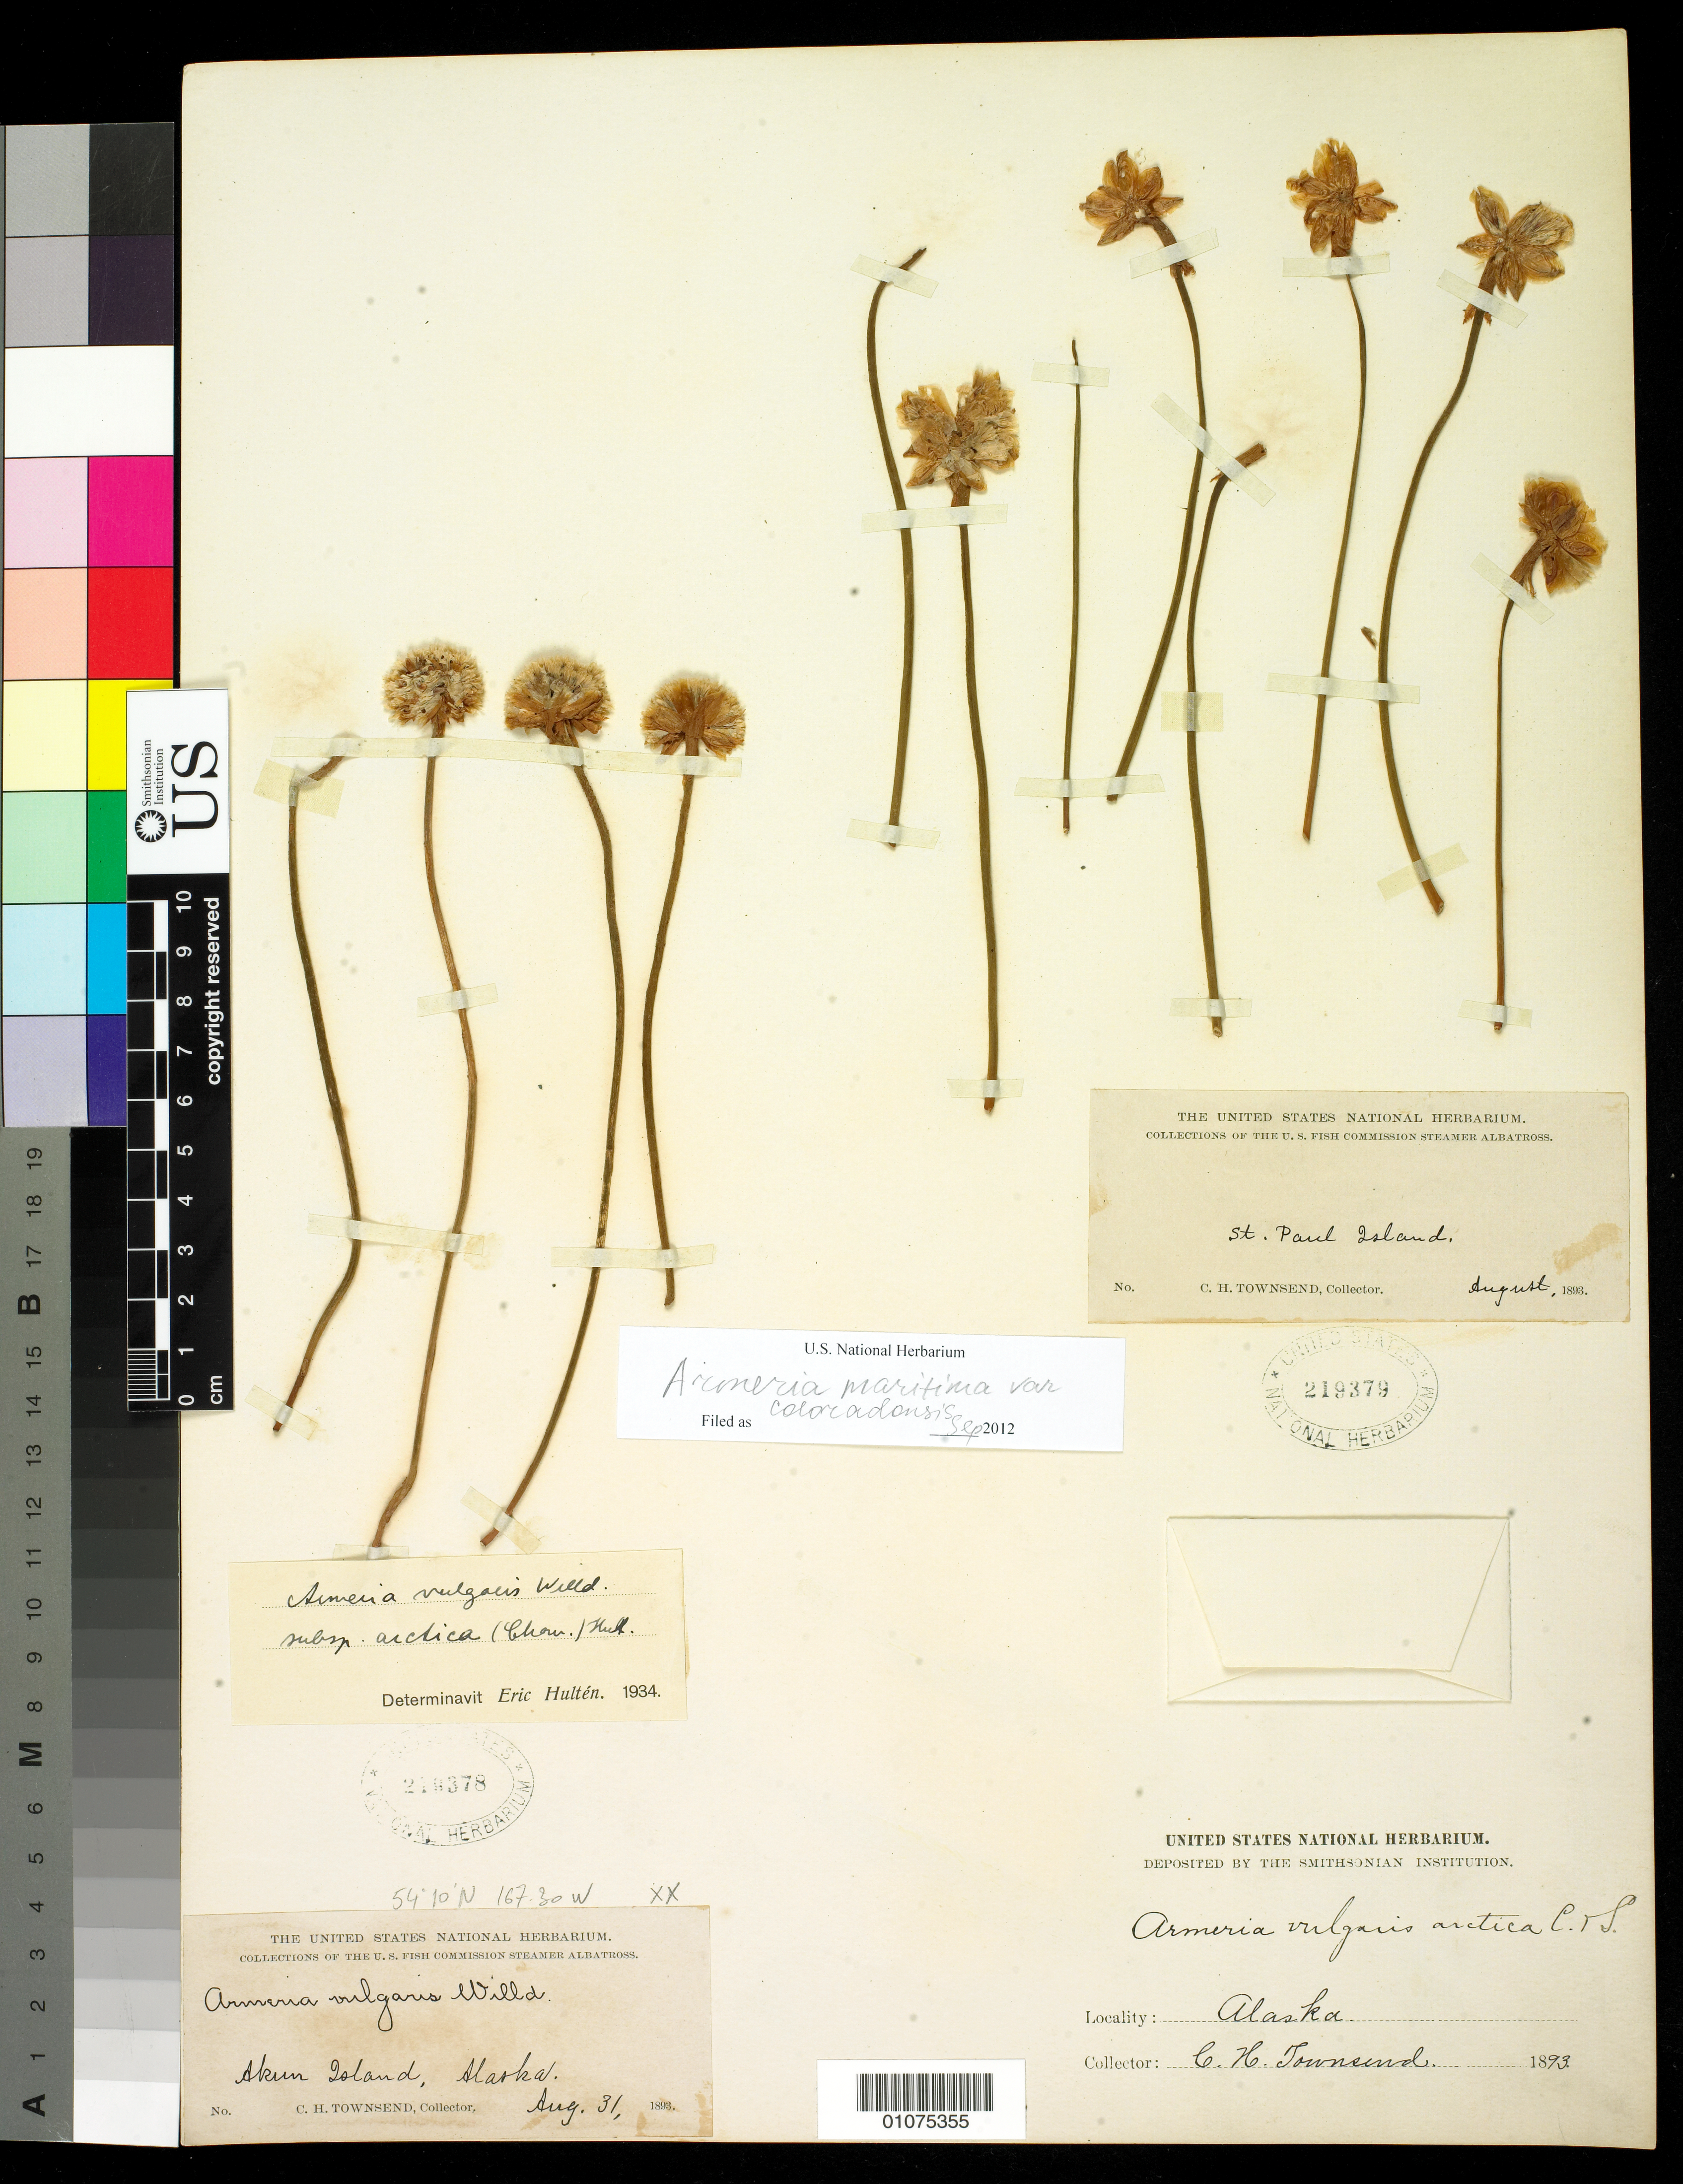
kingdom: Plantae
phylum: Tracheophyta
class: Magnoliopsida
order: Caryophyllales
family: Plumbaginaceae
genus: Armeria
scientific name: Armeria maritima subsp. sibirica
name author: (Turcz. ex Boiss.) Nyman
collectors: C. H. Townsend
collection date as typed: Aug 1893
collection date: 1893-08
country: United States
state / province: Alaska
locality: St. Paul Island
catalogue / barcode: US 219379